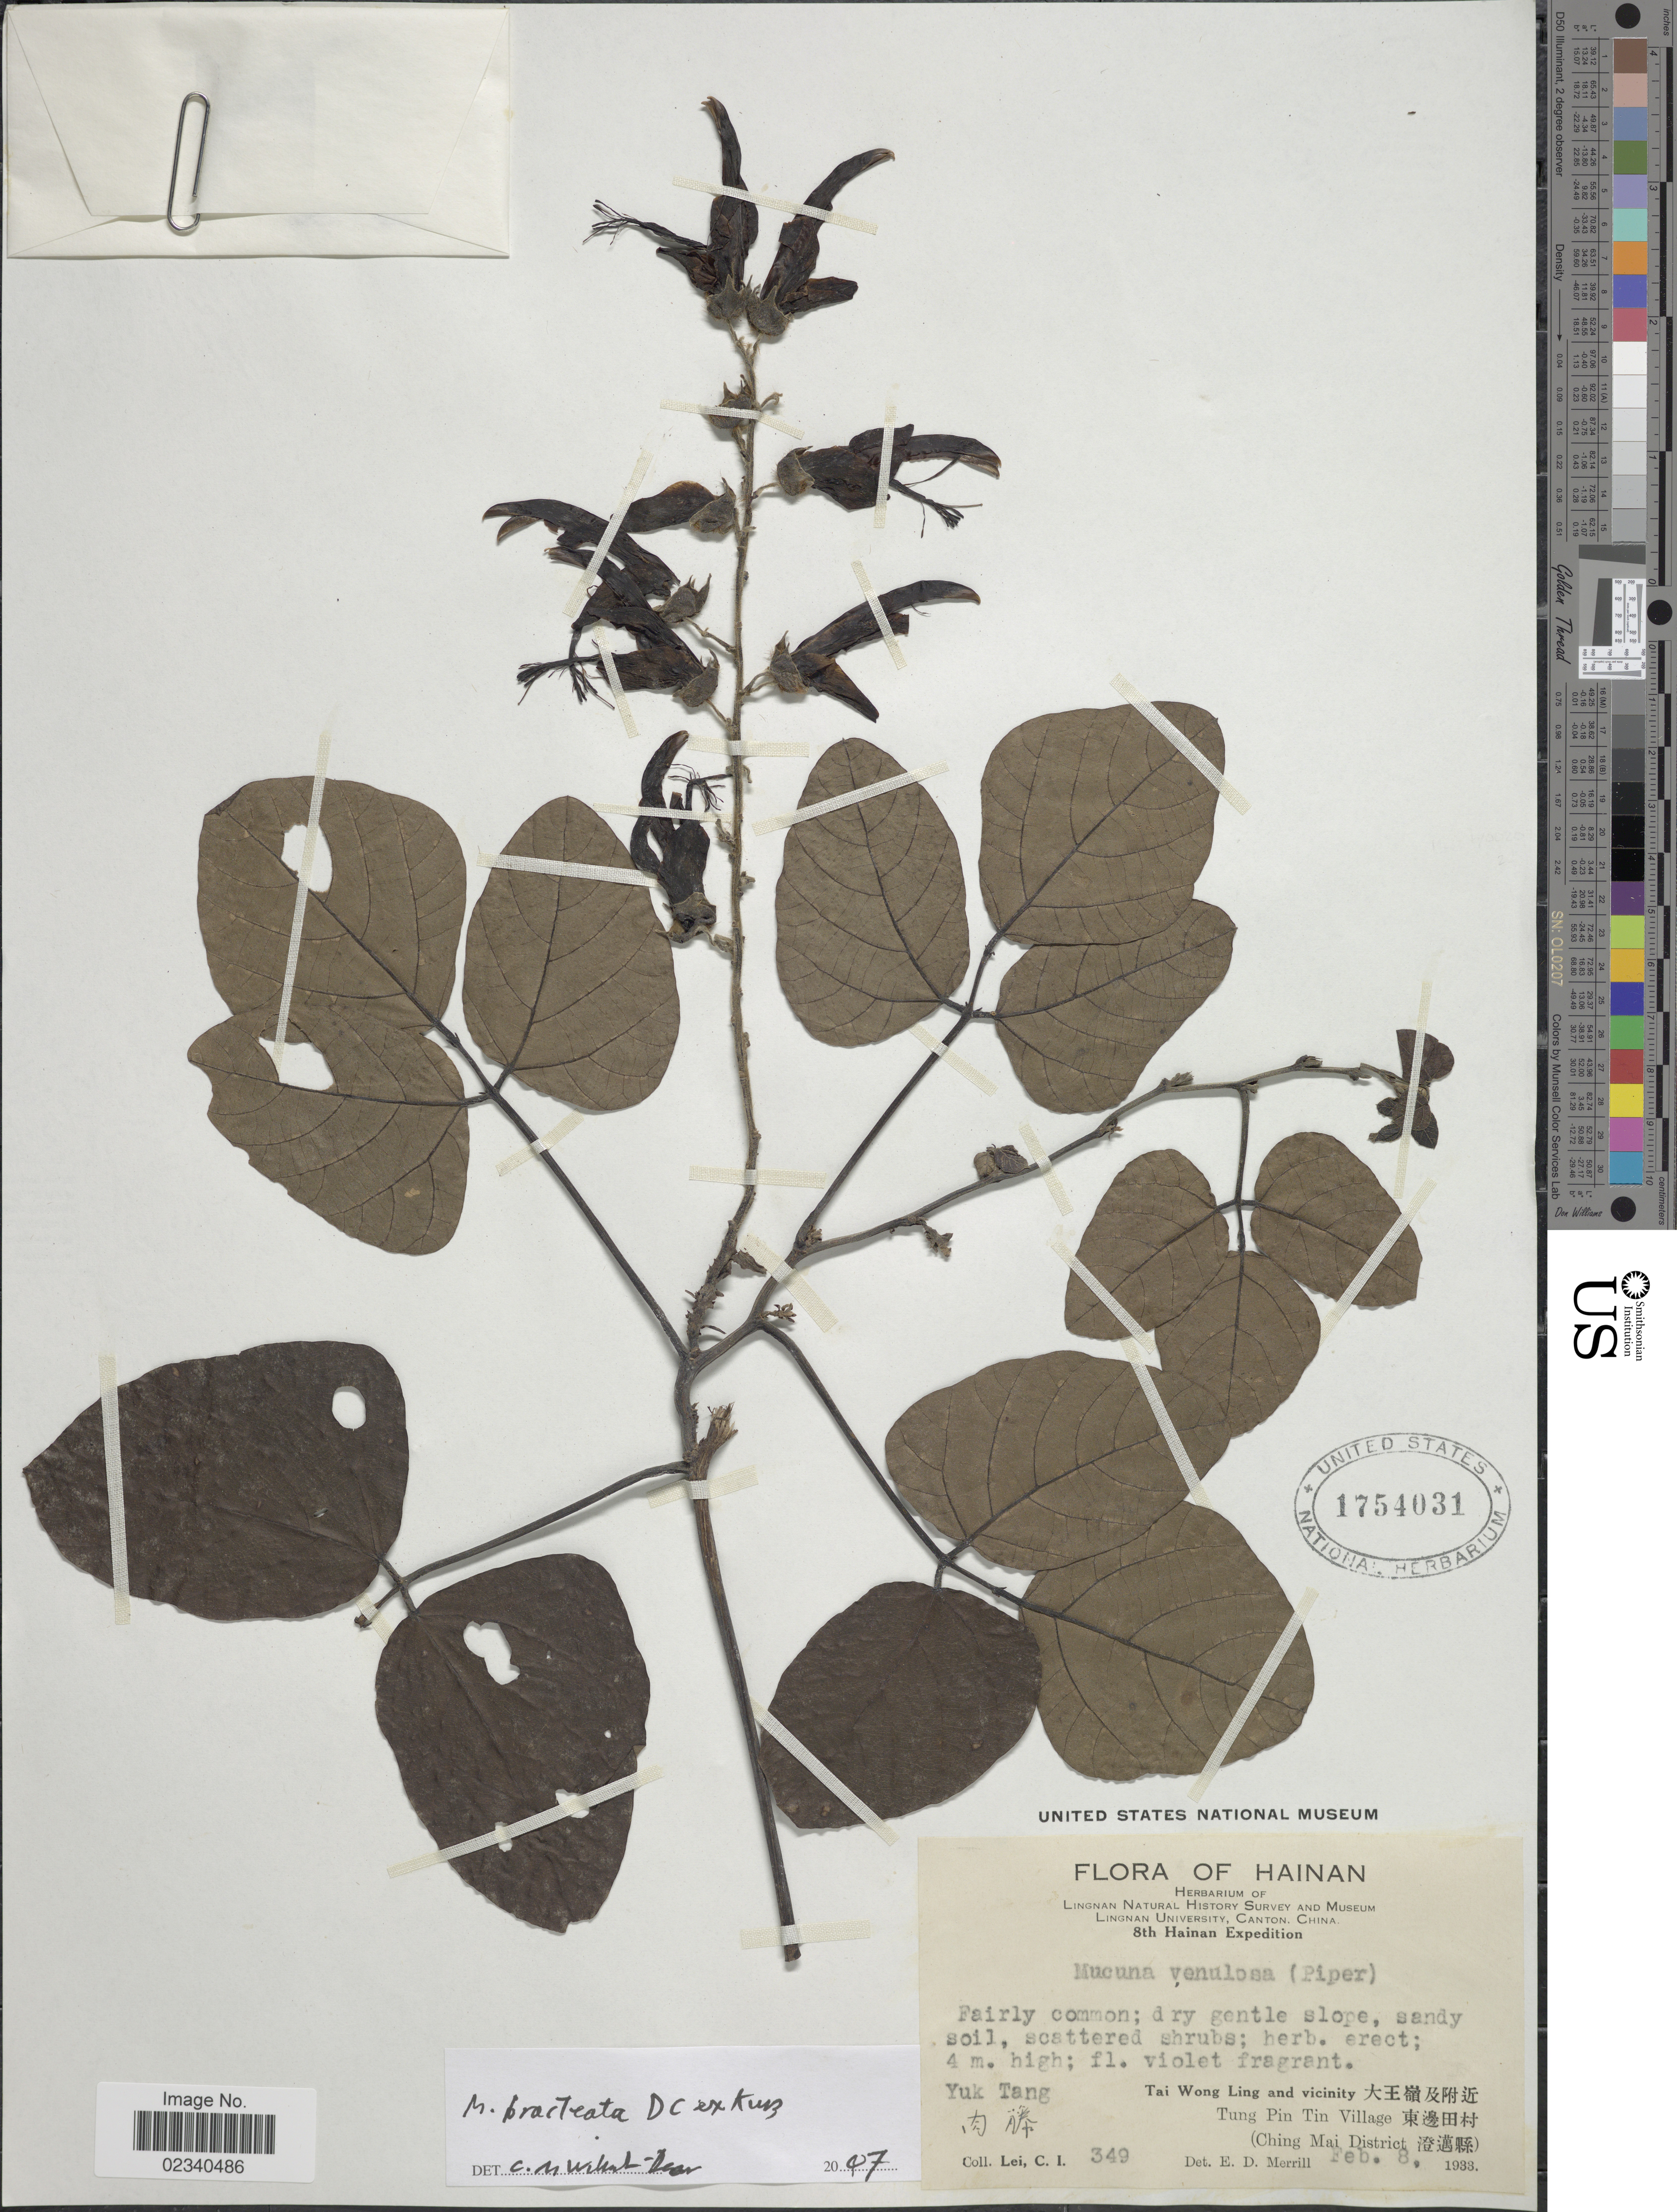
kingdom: Plantae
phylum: Tracheophyta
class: Magnoliopsida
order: Fabales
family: Fabaceae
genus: Mucuna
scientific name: Mucuna bracteata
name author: DC. ex Kurz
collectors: C. I. Lei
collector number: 349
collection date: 1933-02-08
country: China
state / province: Hainan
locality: Yuk Tang. Tai Wong Ling and vicinity. Tung Pin Tin Village (Ching Mai District)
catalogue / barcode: US 1754031